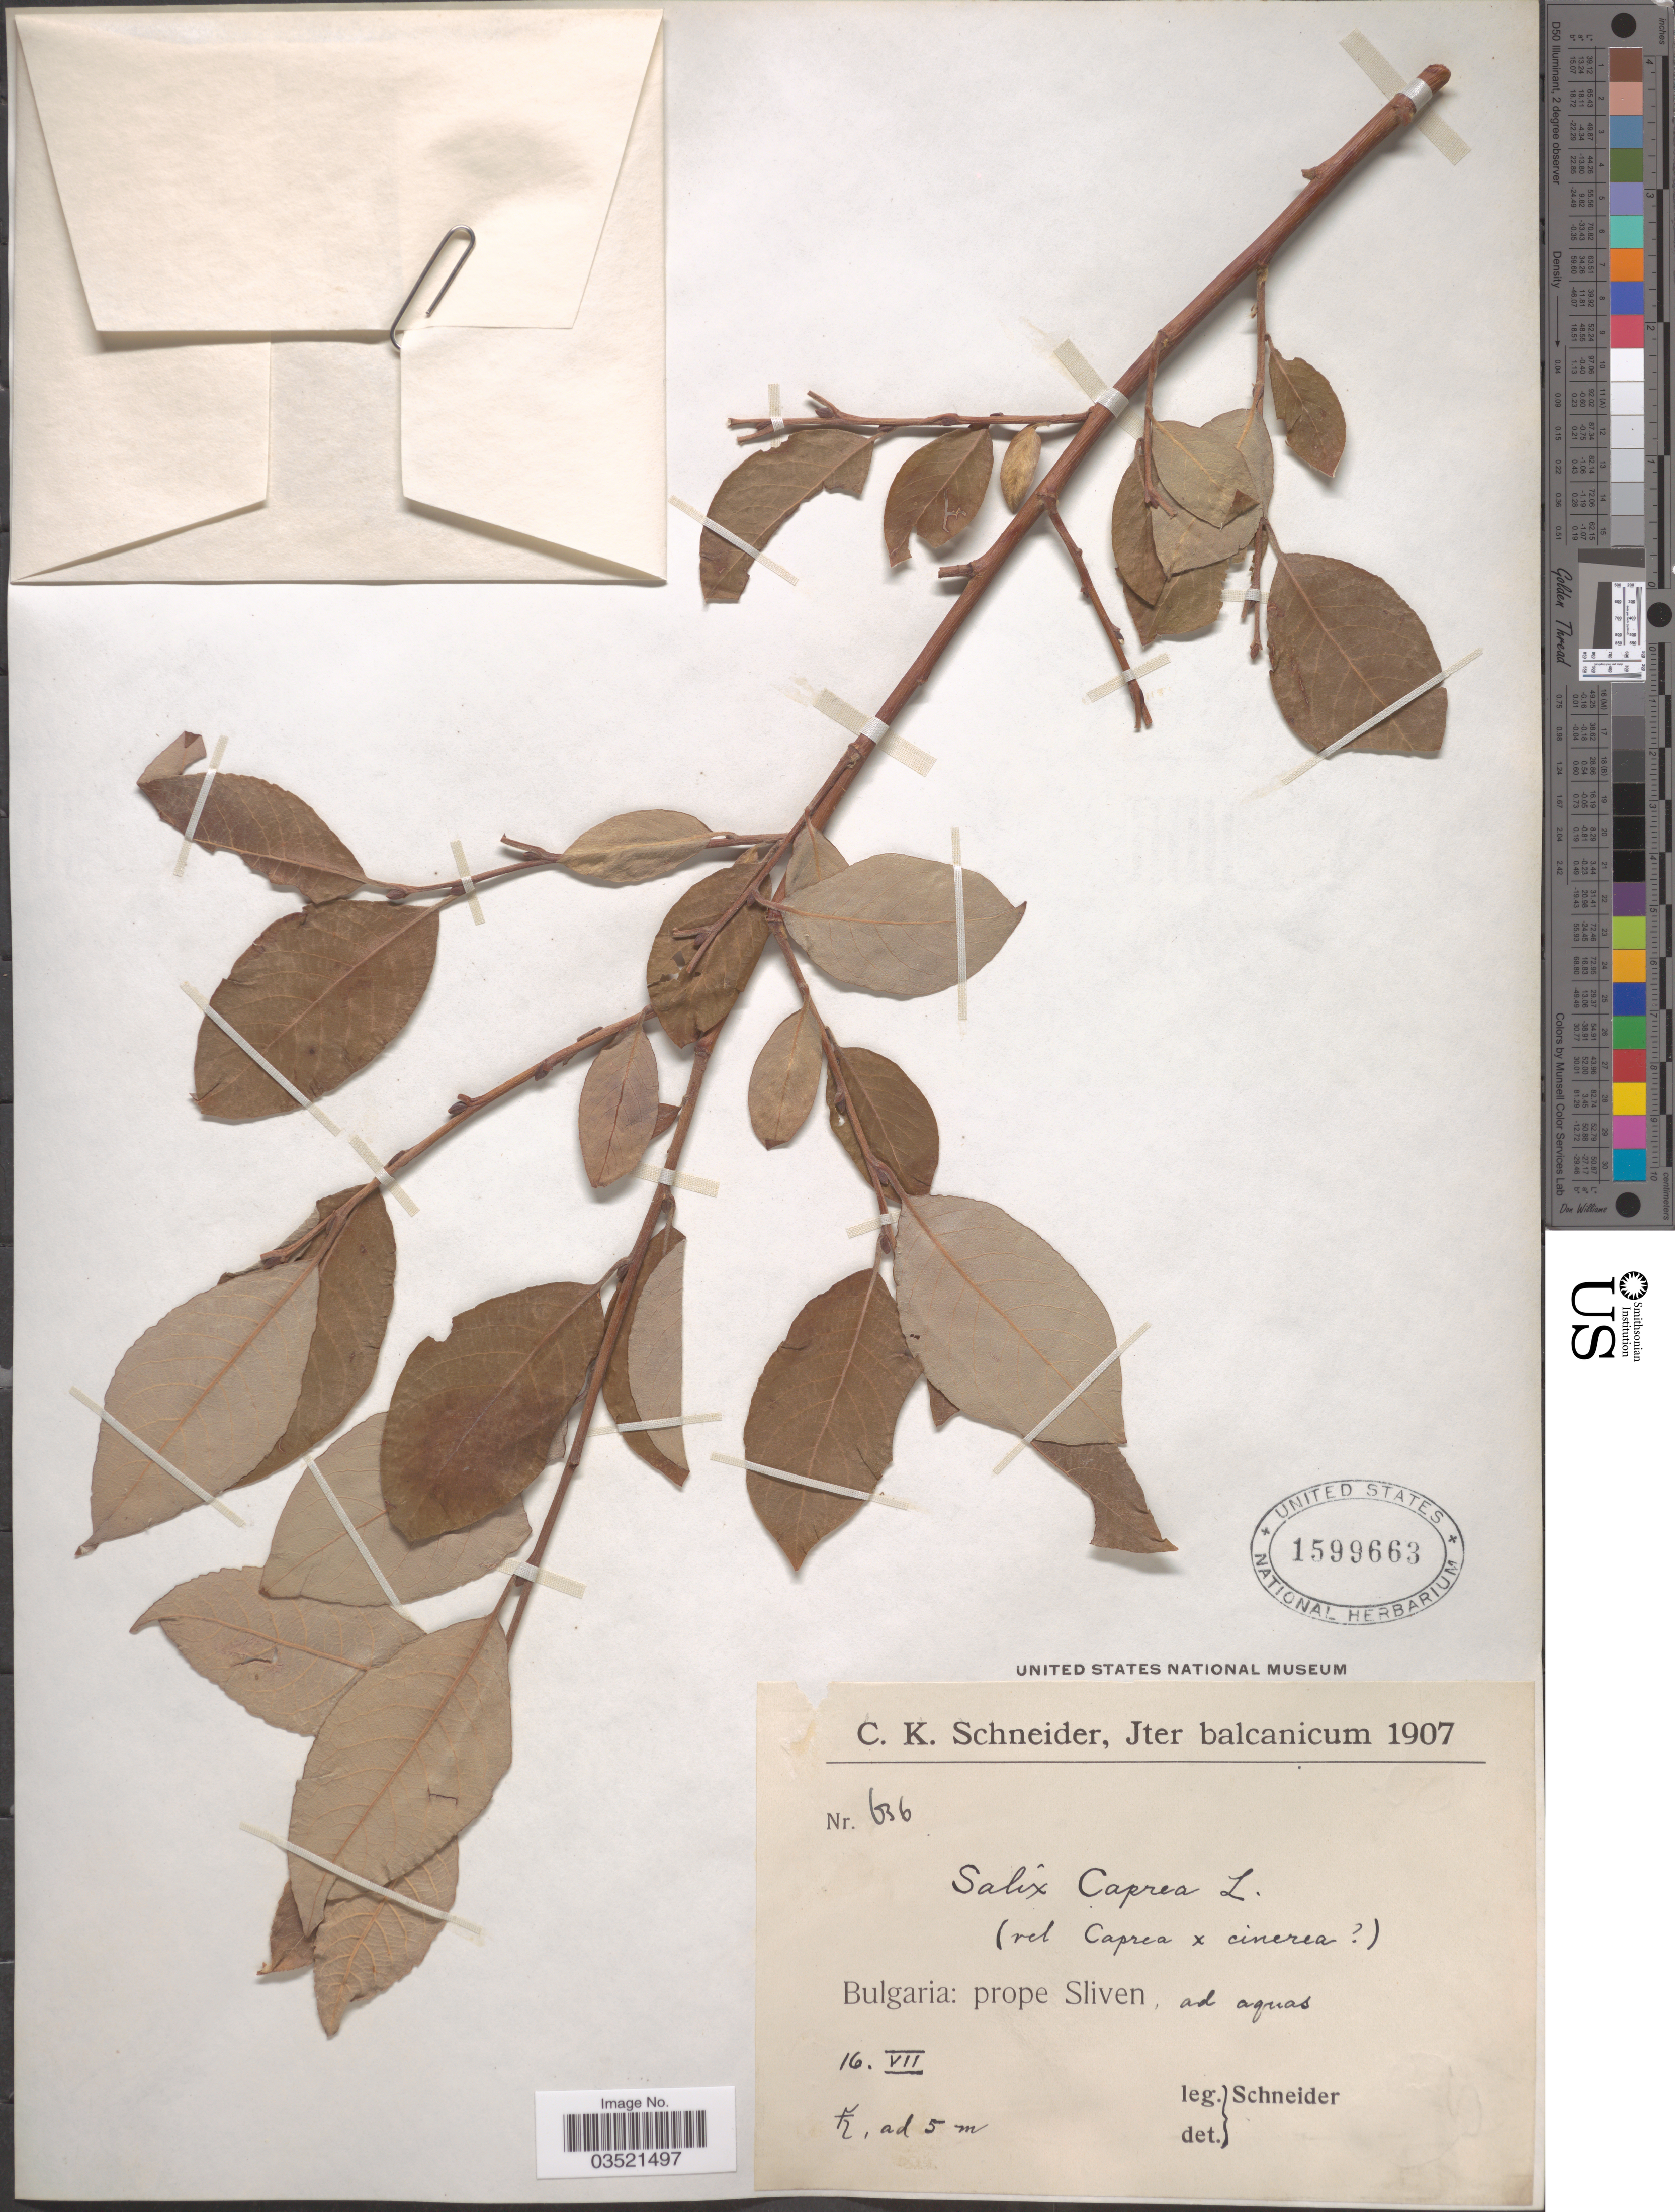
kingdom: Plantae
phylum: Tracheophyta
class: Magnoliopsida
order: Malpighiales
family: Salicaceae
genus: Salix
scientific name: Salix caprea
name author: L.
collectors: C. K. Schneider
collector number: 636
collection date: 1907-07-16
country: Bulgaria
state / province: Sliven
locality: Iter balcanicum. Prope Sliven.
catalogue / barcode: US 1599663